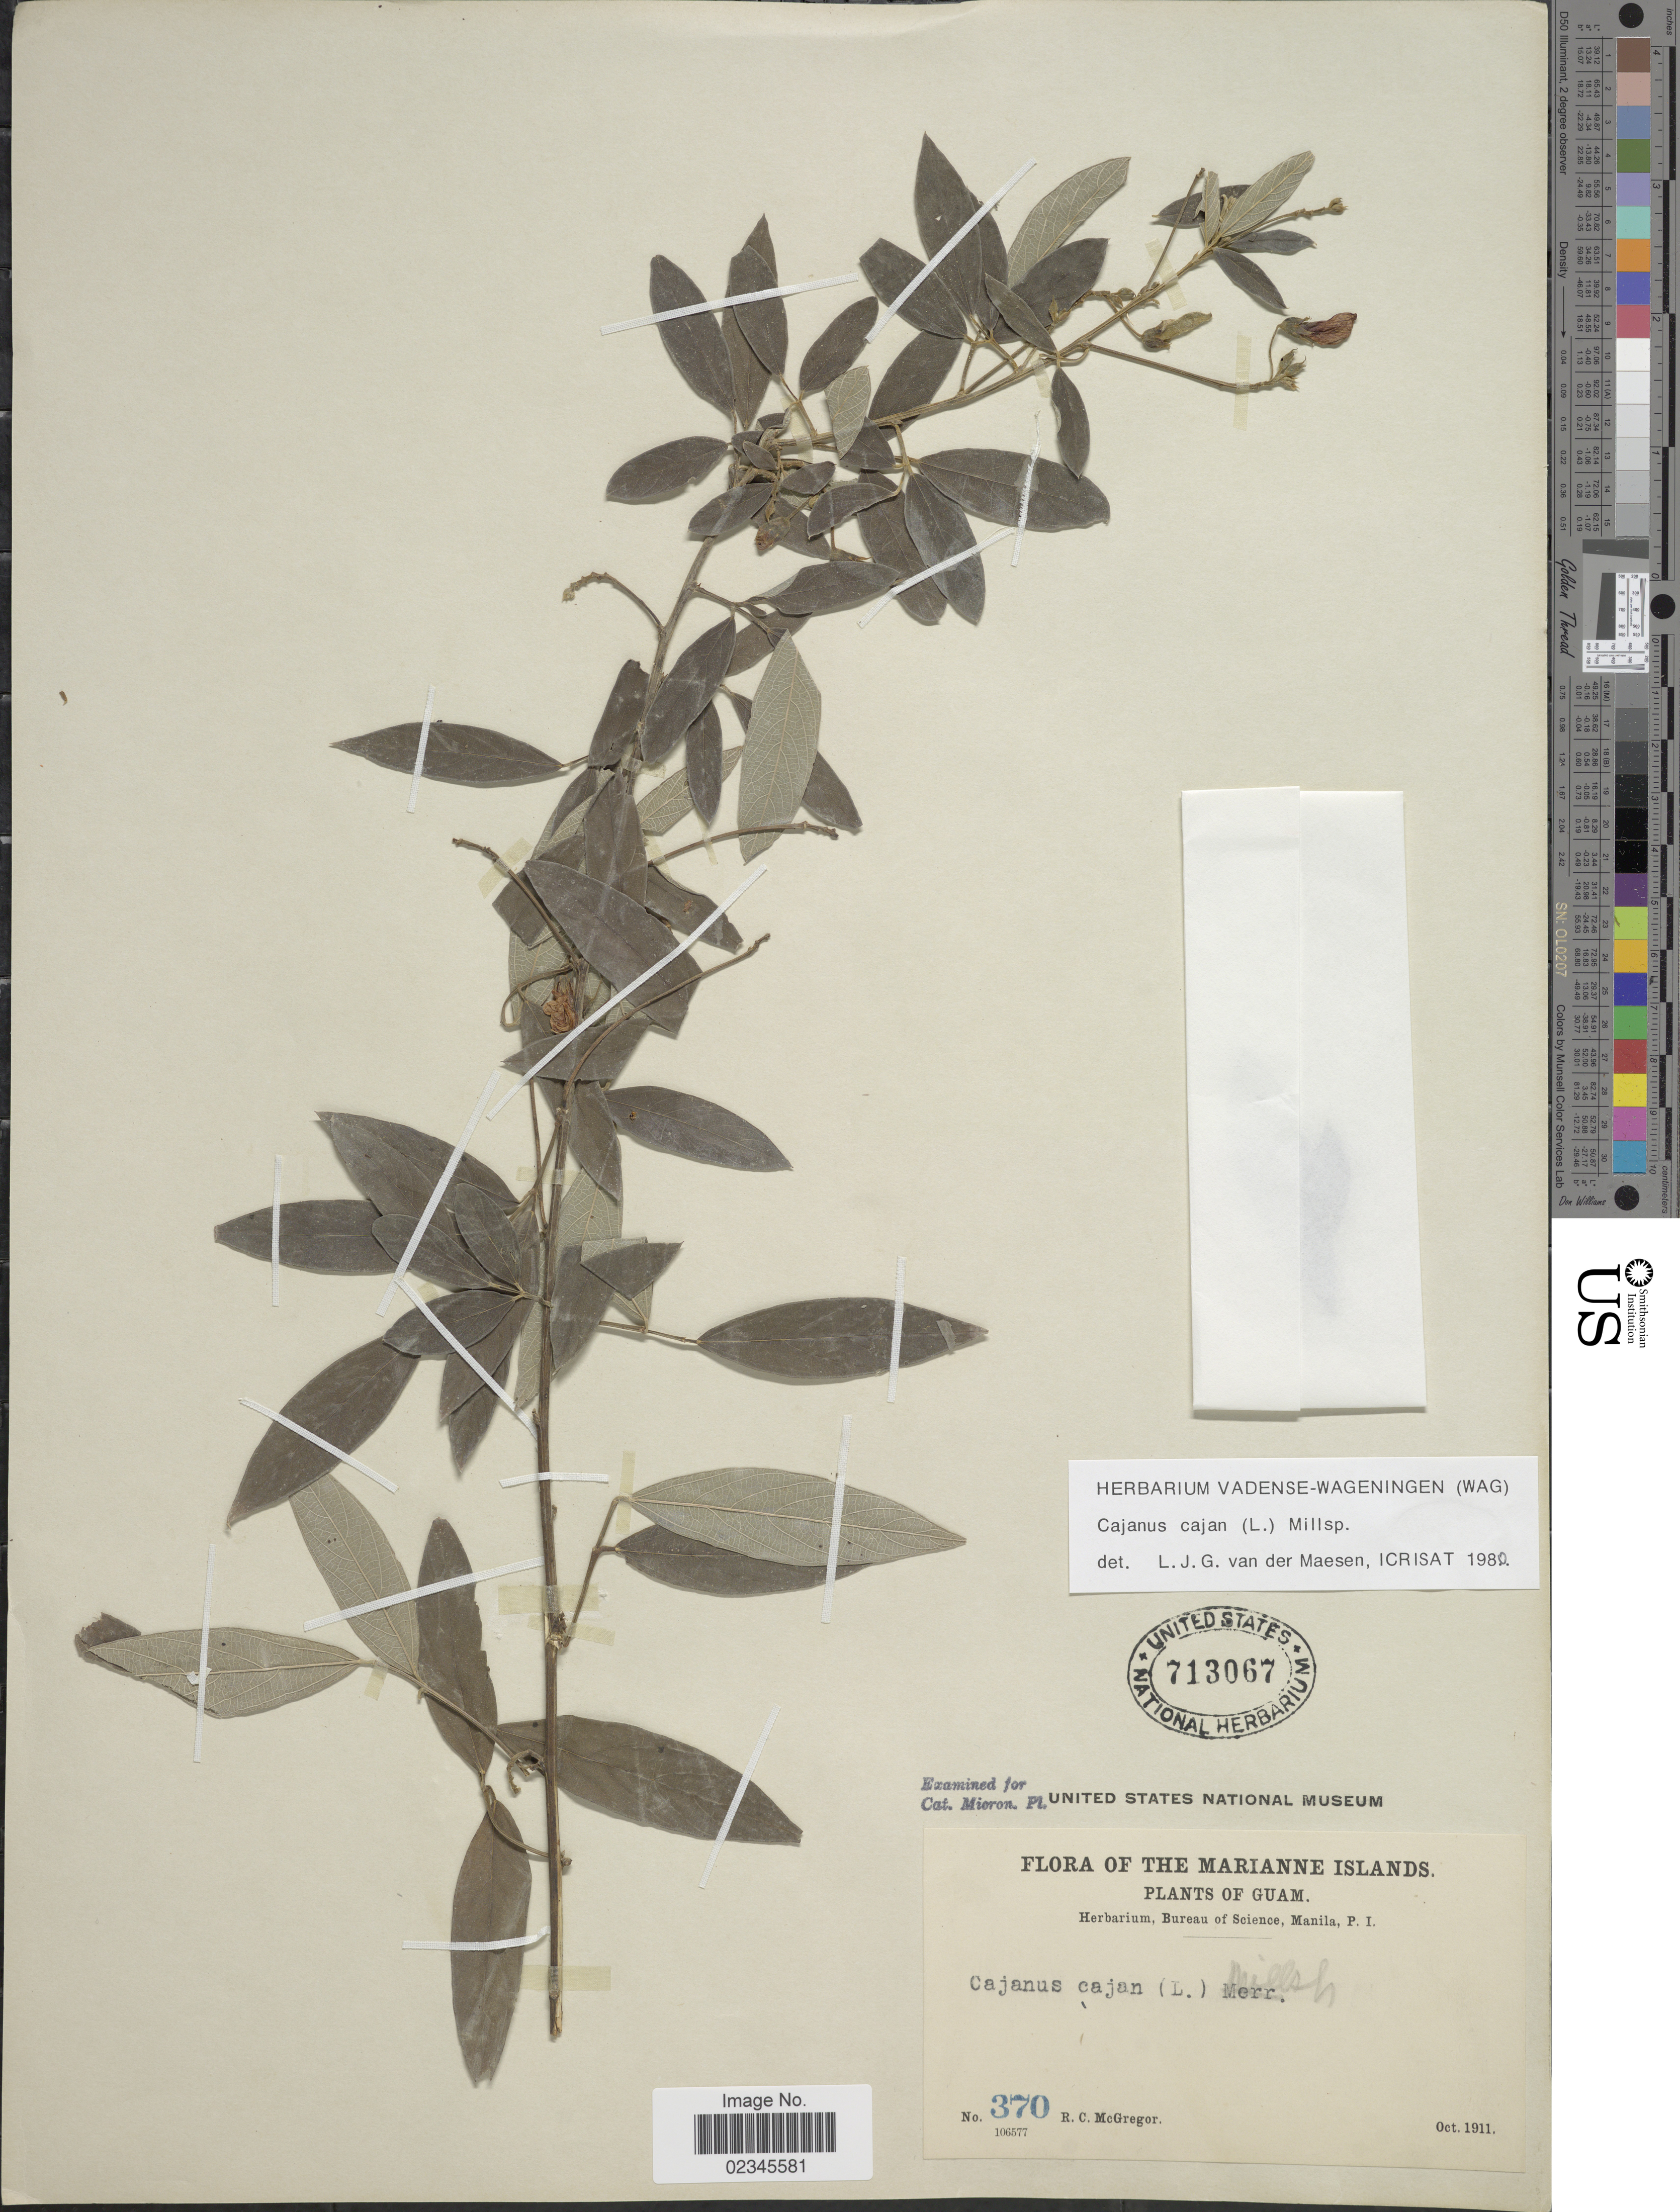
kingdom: Plantae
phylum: Tracheophyta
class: Magnoliopsida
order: Fabales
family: Fabaceae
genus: Cajanus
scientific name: Cajanus cajan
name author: (L.) Huth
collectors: R. C. McGregor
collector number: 370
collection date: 1911-10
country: Guam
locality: Marianne Islands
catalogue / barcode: US 713067